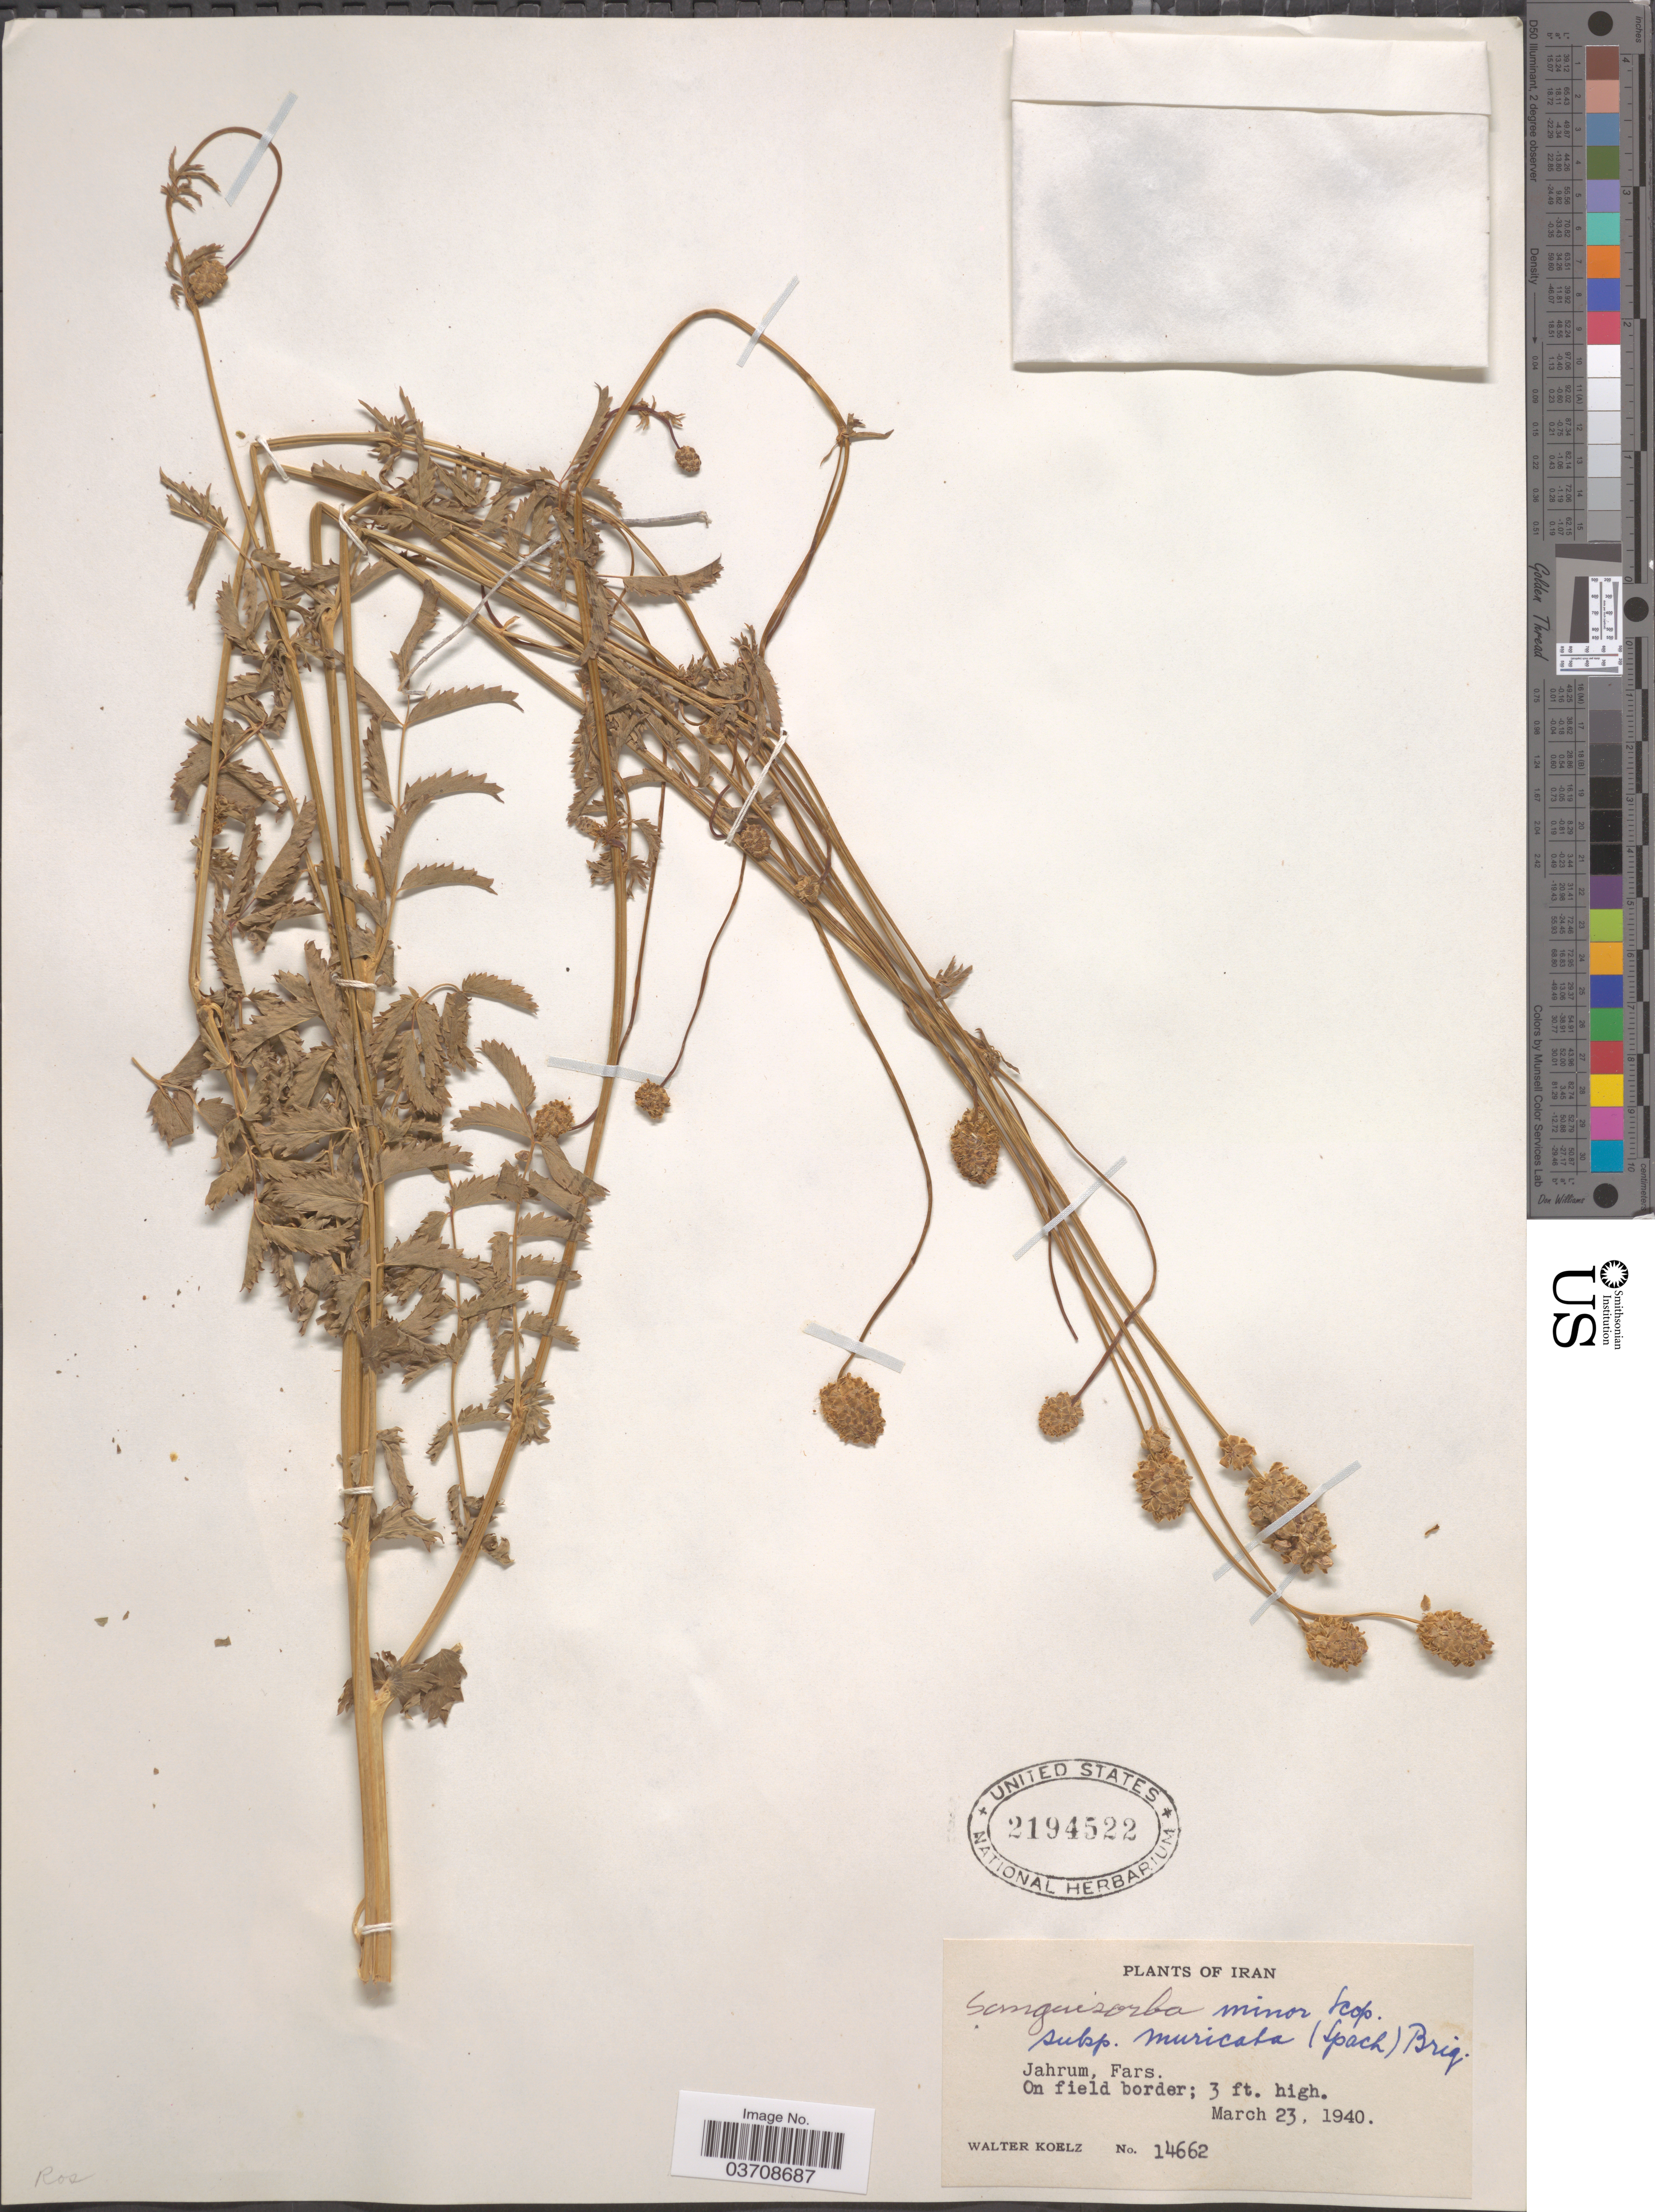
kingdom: Plantae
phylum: Tracheophyta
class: Magnoliopsida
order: Rosales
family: Rosaceae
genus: Sanguisorba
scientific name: Sanguisorba minor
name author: Scop.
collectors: W. N. Koelz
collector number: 14662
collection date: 1940-03-23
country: Iran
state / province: Fars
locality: Jahrum, Fars.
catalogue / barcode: US 2194522